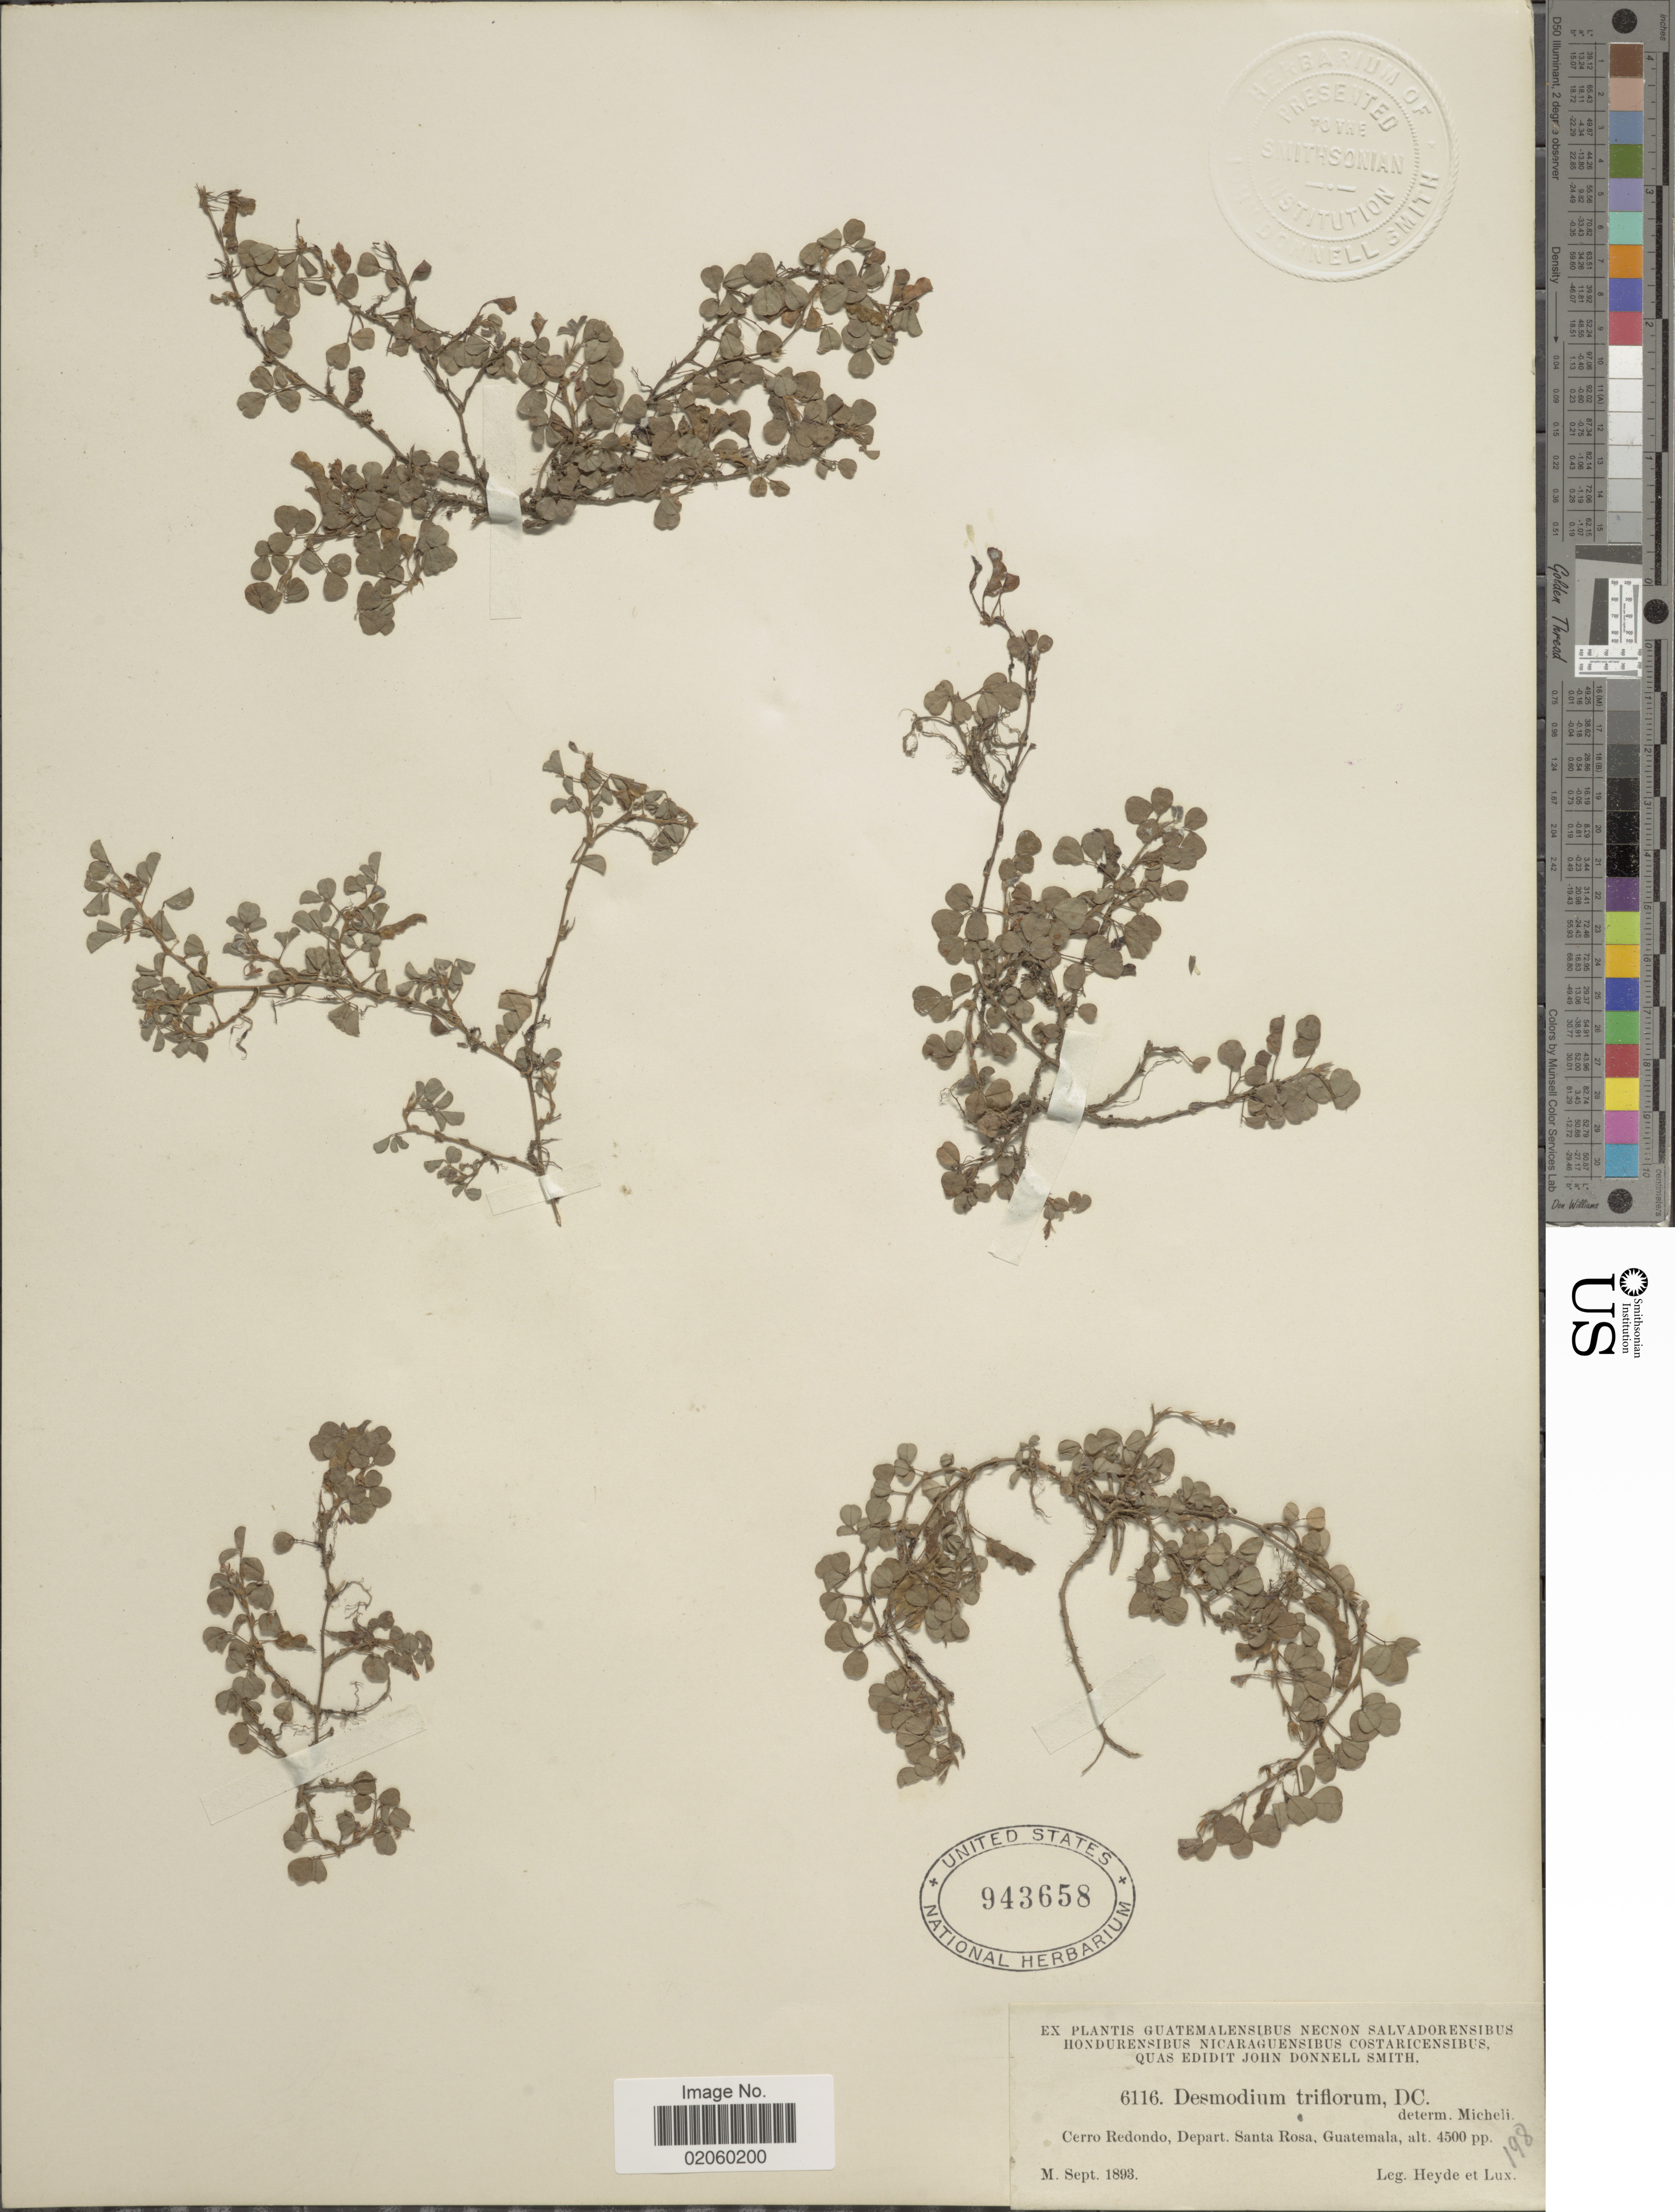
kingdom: Plantae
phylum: Tracheophyta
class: Magnoliopsida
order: Fabales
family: Fabaceae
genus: Grona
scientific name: Grona triflora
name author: (L.) H. Ohashi & K. Ohashi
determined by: Strong, Mark T., (BOT), Smithsonian Institution - National Museum of Natural History (UNITED STATES)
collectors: Heyde & Lux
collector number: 6116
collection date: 1893-09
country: Guatemala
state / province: Santa Rosa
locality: Cerro Redondo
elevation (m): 1372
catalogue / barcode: US 943658